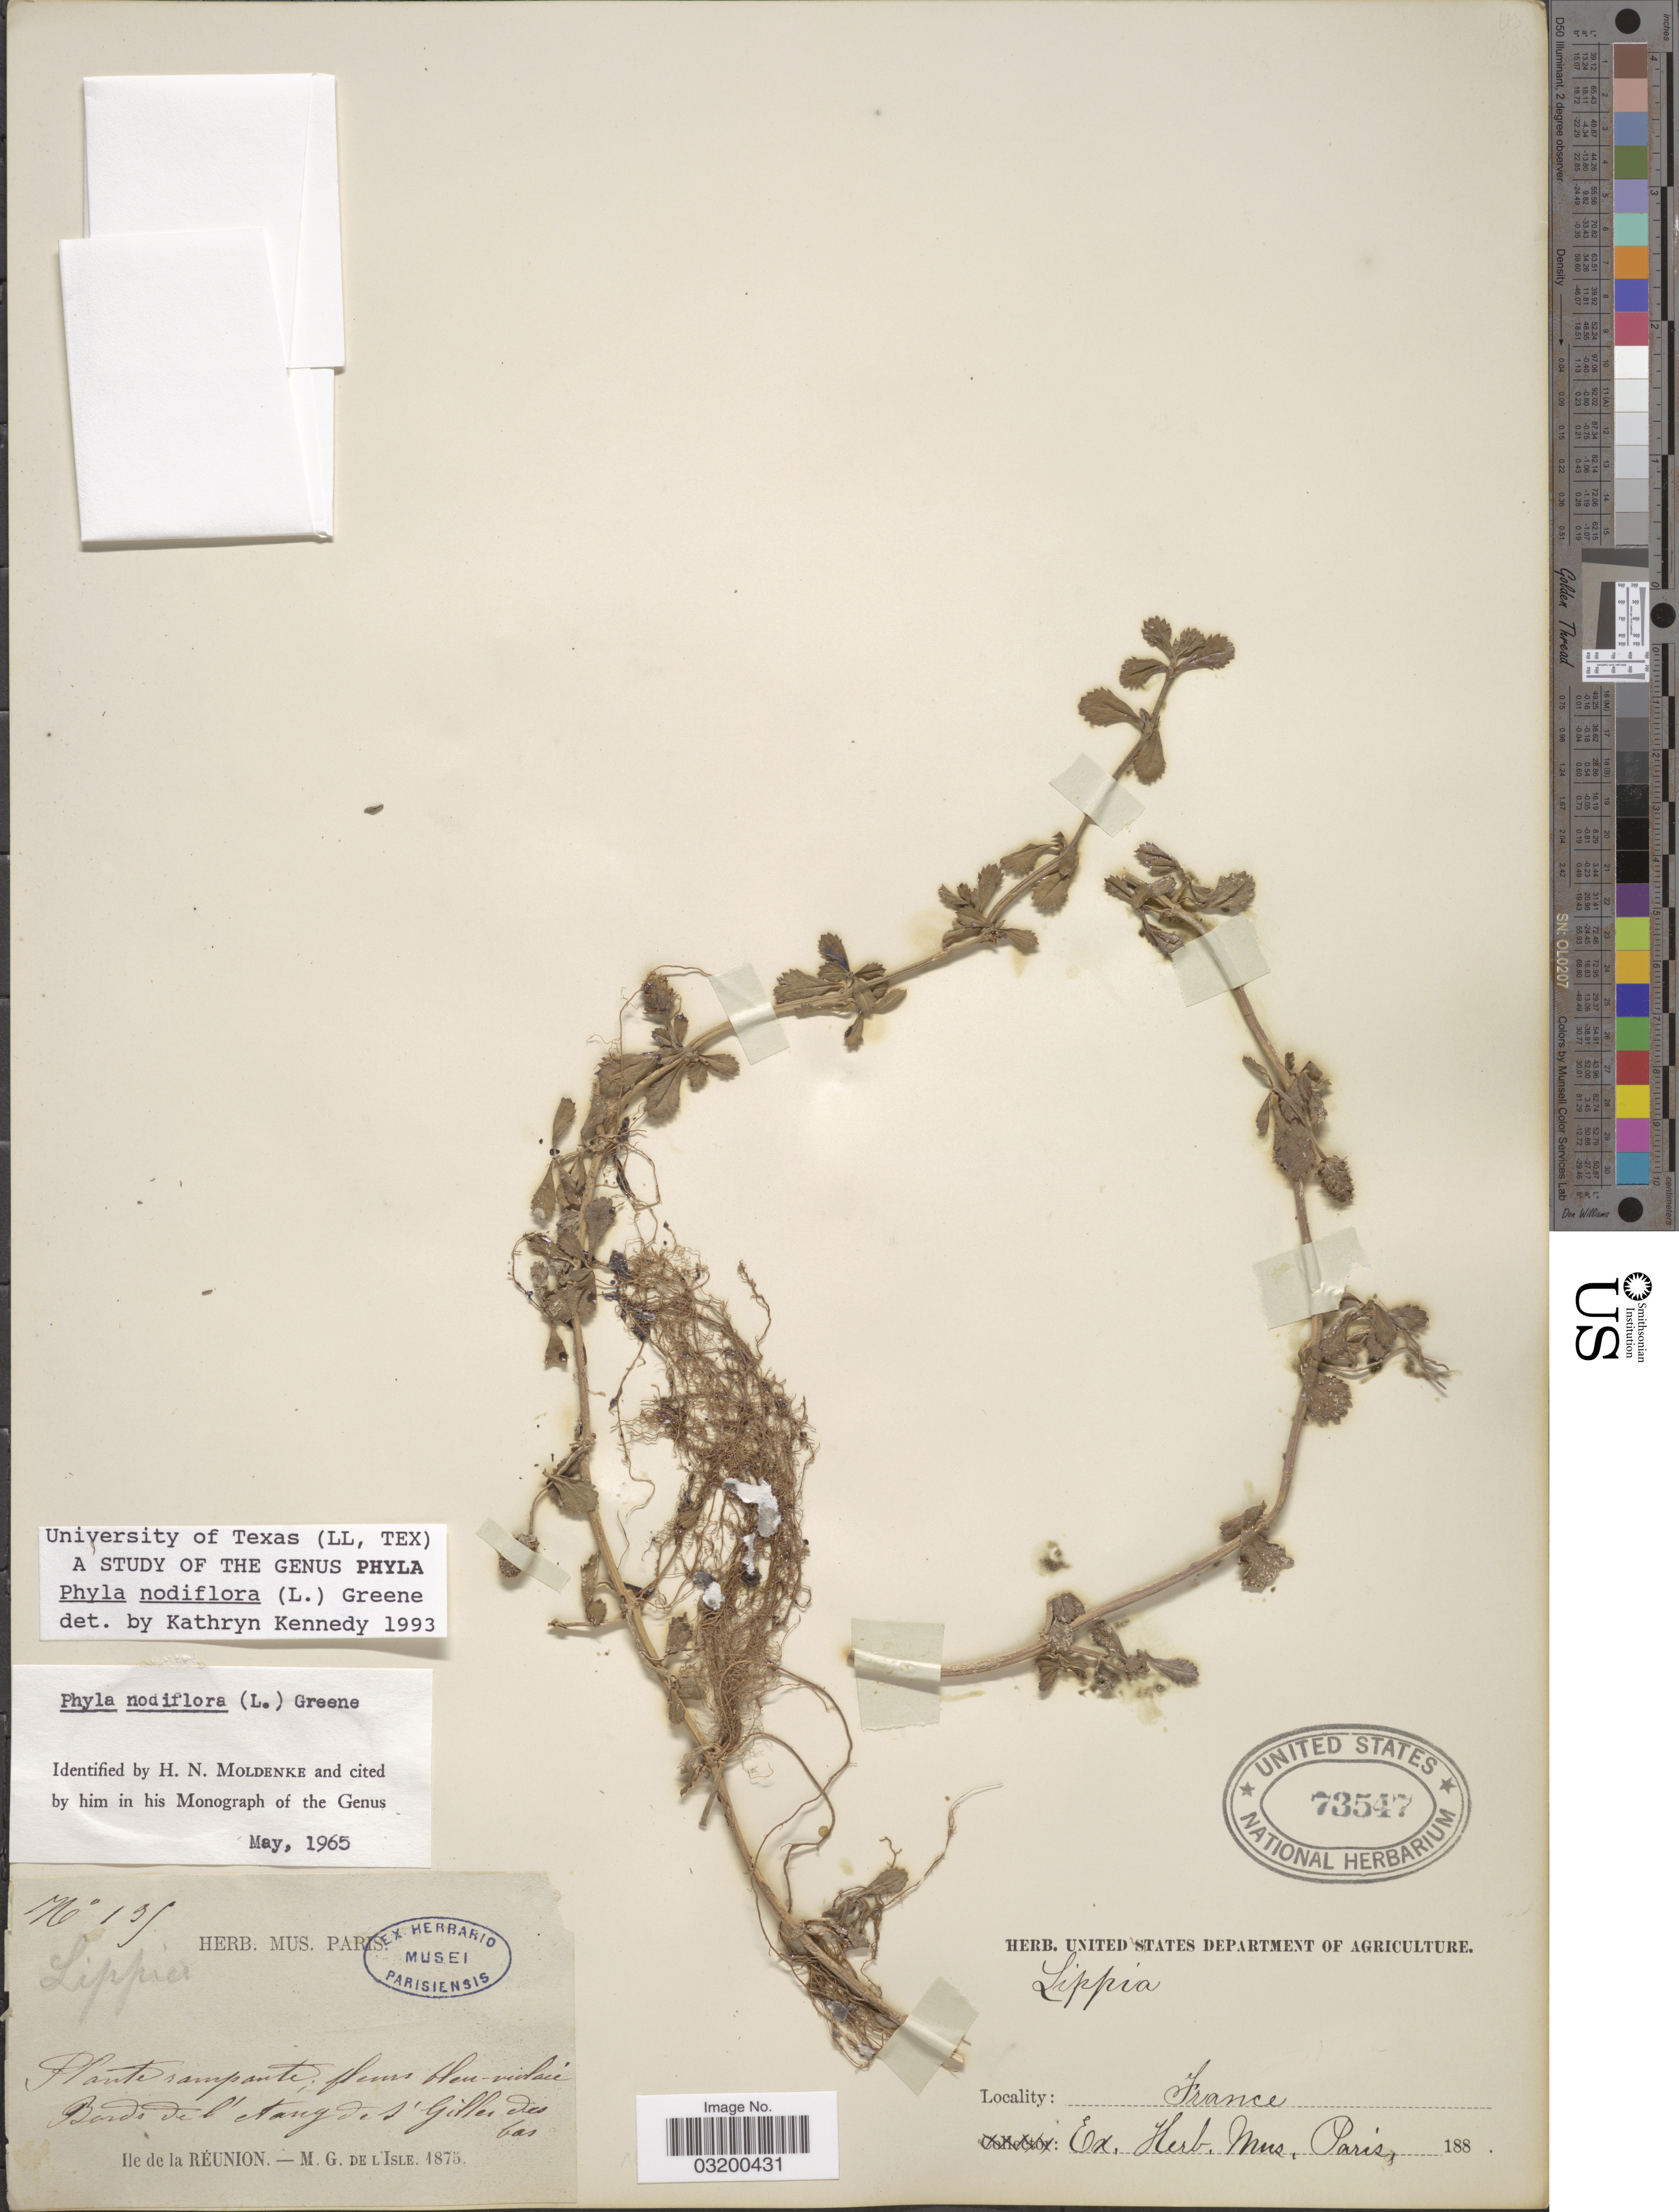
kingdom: Plantae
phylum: Tracheophyta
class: Magnoliopsida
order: Lamiales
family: Verbenaceae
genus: Phyla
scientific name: Phyla nodiflora var. nodiflora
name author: (L.) Greene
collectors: M. L'Isle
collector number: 139*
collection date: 1875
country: Reunion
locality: Bords de l'etang de St Gilles des bas, Ile de la Réunion, France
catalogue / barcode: US 73547